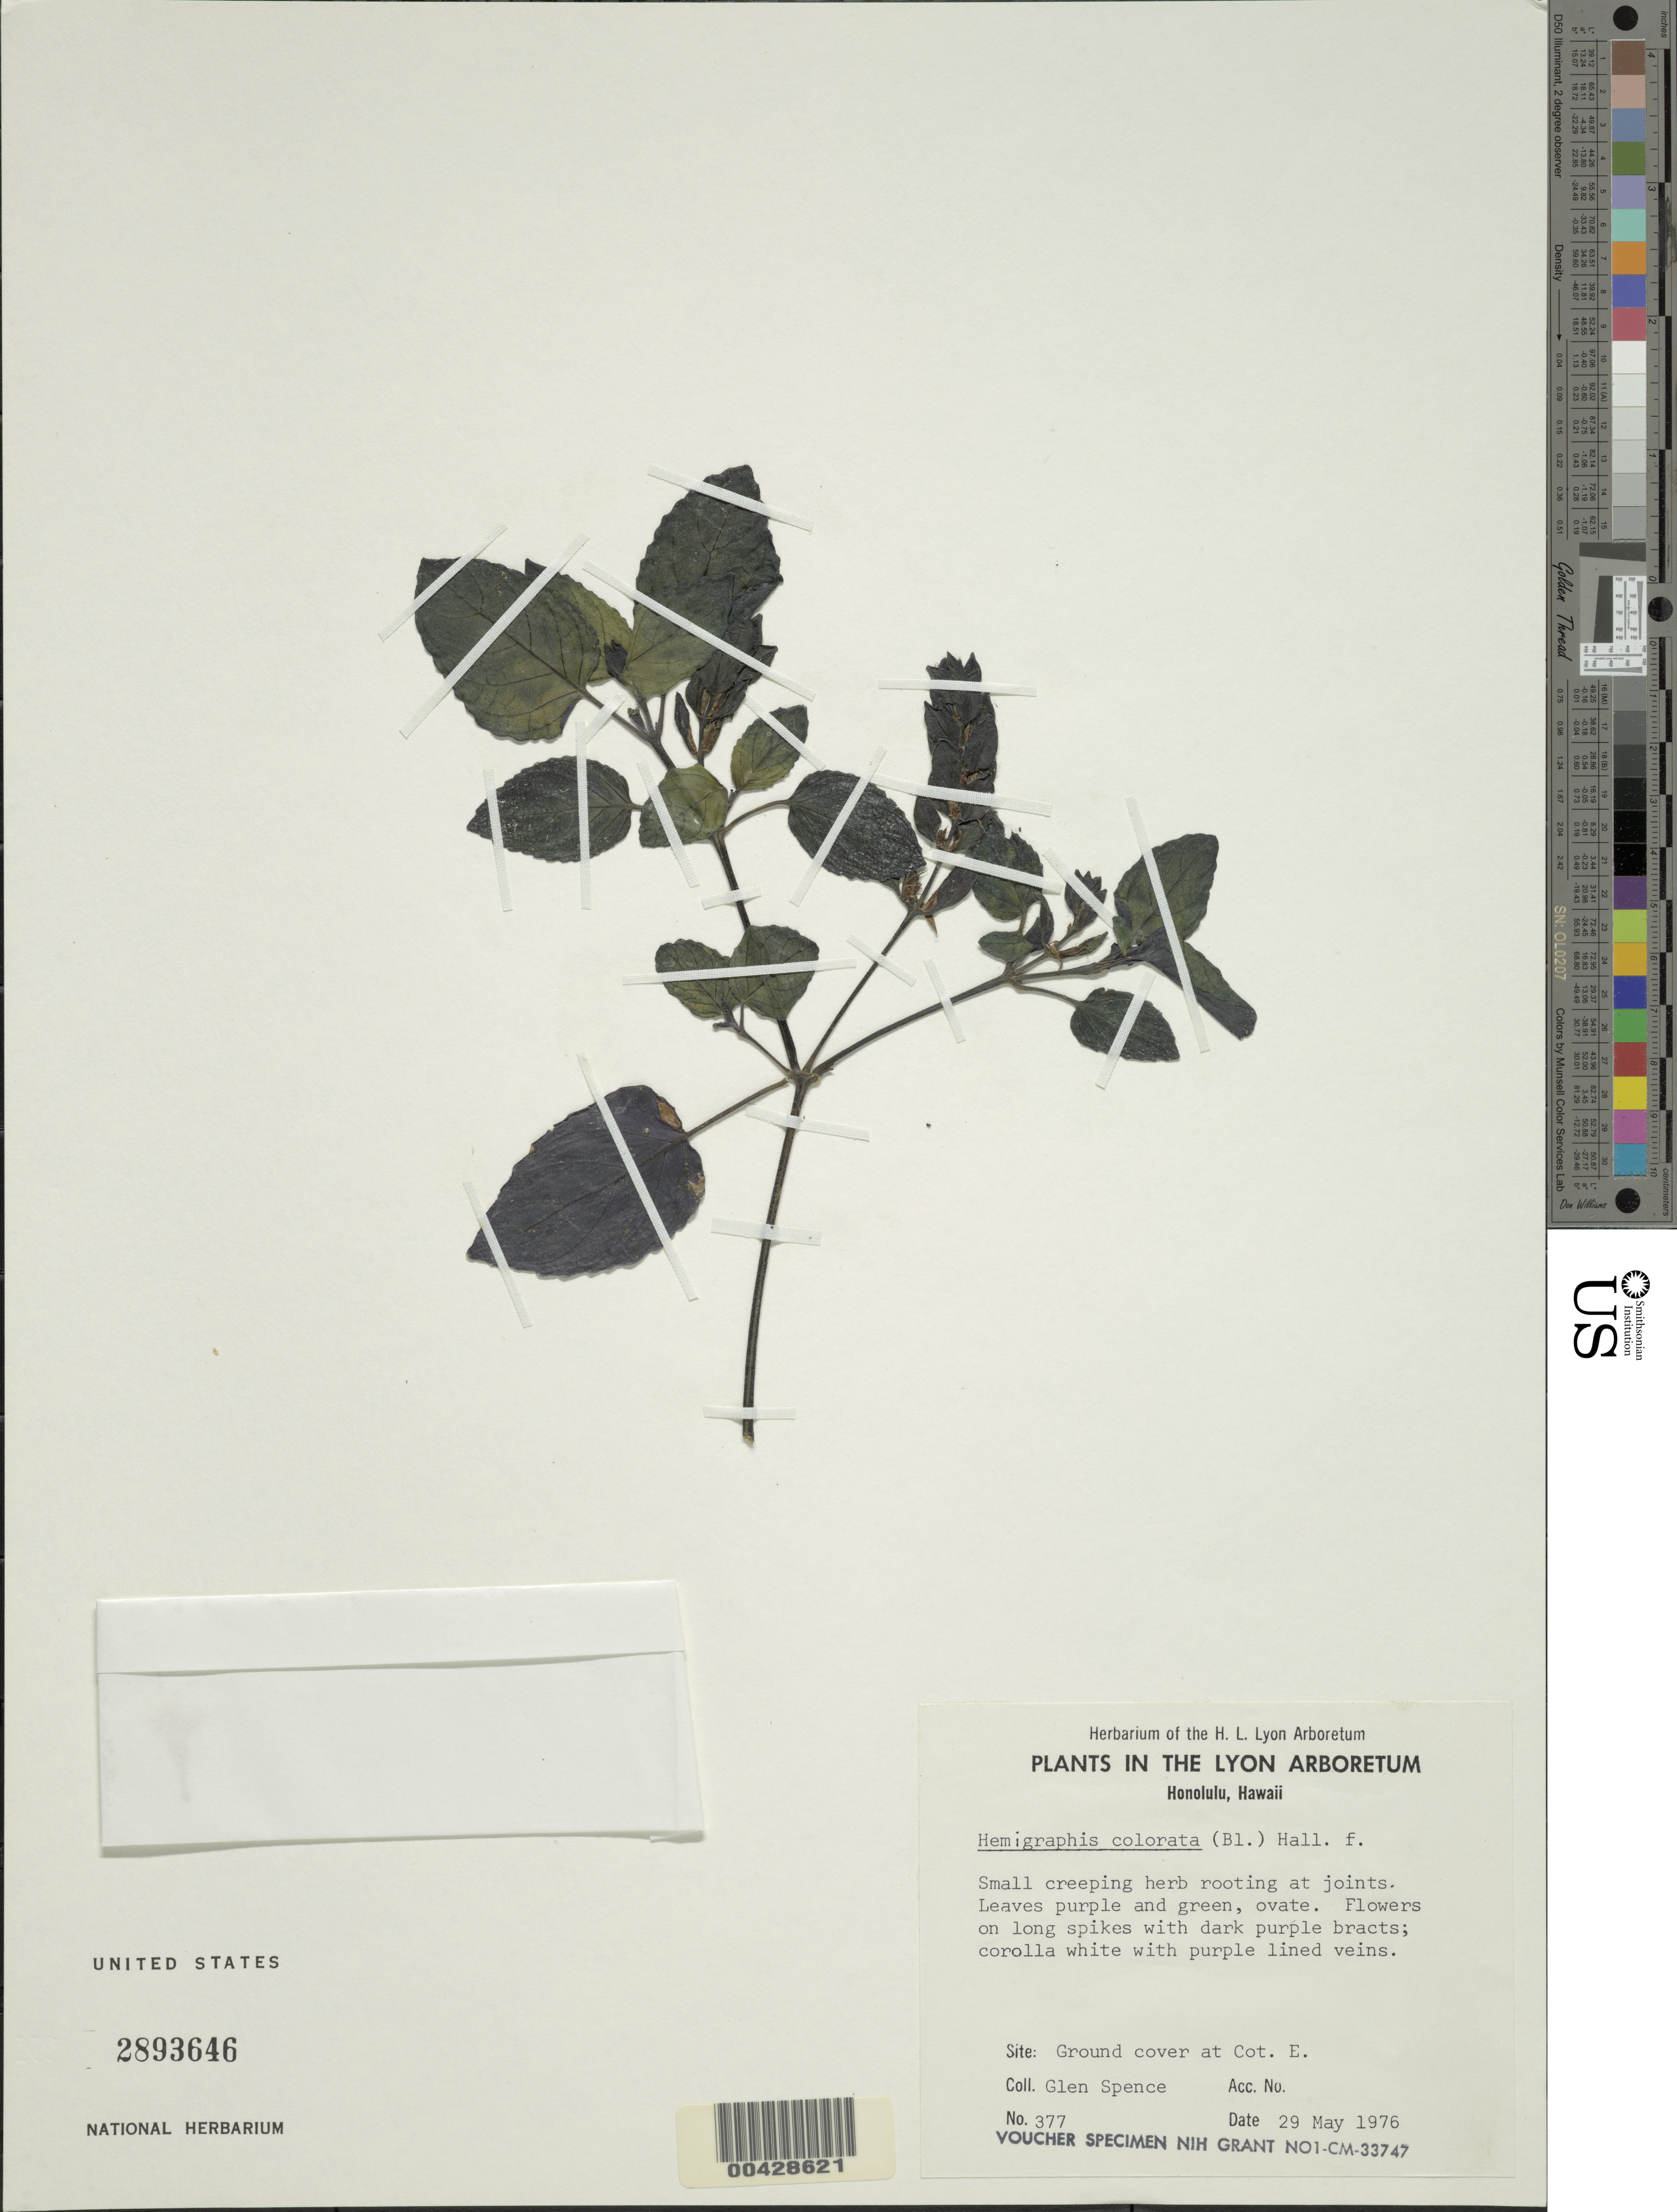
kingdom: Plantae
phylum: Tracheophyta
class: Magnoliopsida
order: Lamiales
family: Acanthaceae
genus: Dicliptera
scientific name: Dicliptera colorata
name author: C.B. Clarke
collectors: G. Spence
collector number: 377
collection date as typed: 29 May 1976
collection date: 1976-05-29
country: United States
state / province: Hawaii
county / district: Honolulu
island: Oahu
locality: Honolulu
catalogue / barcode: US 2893646